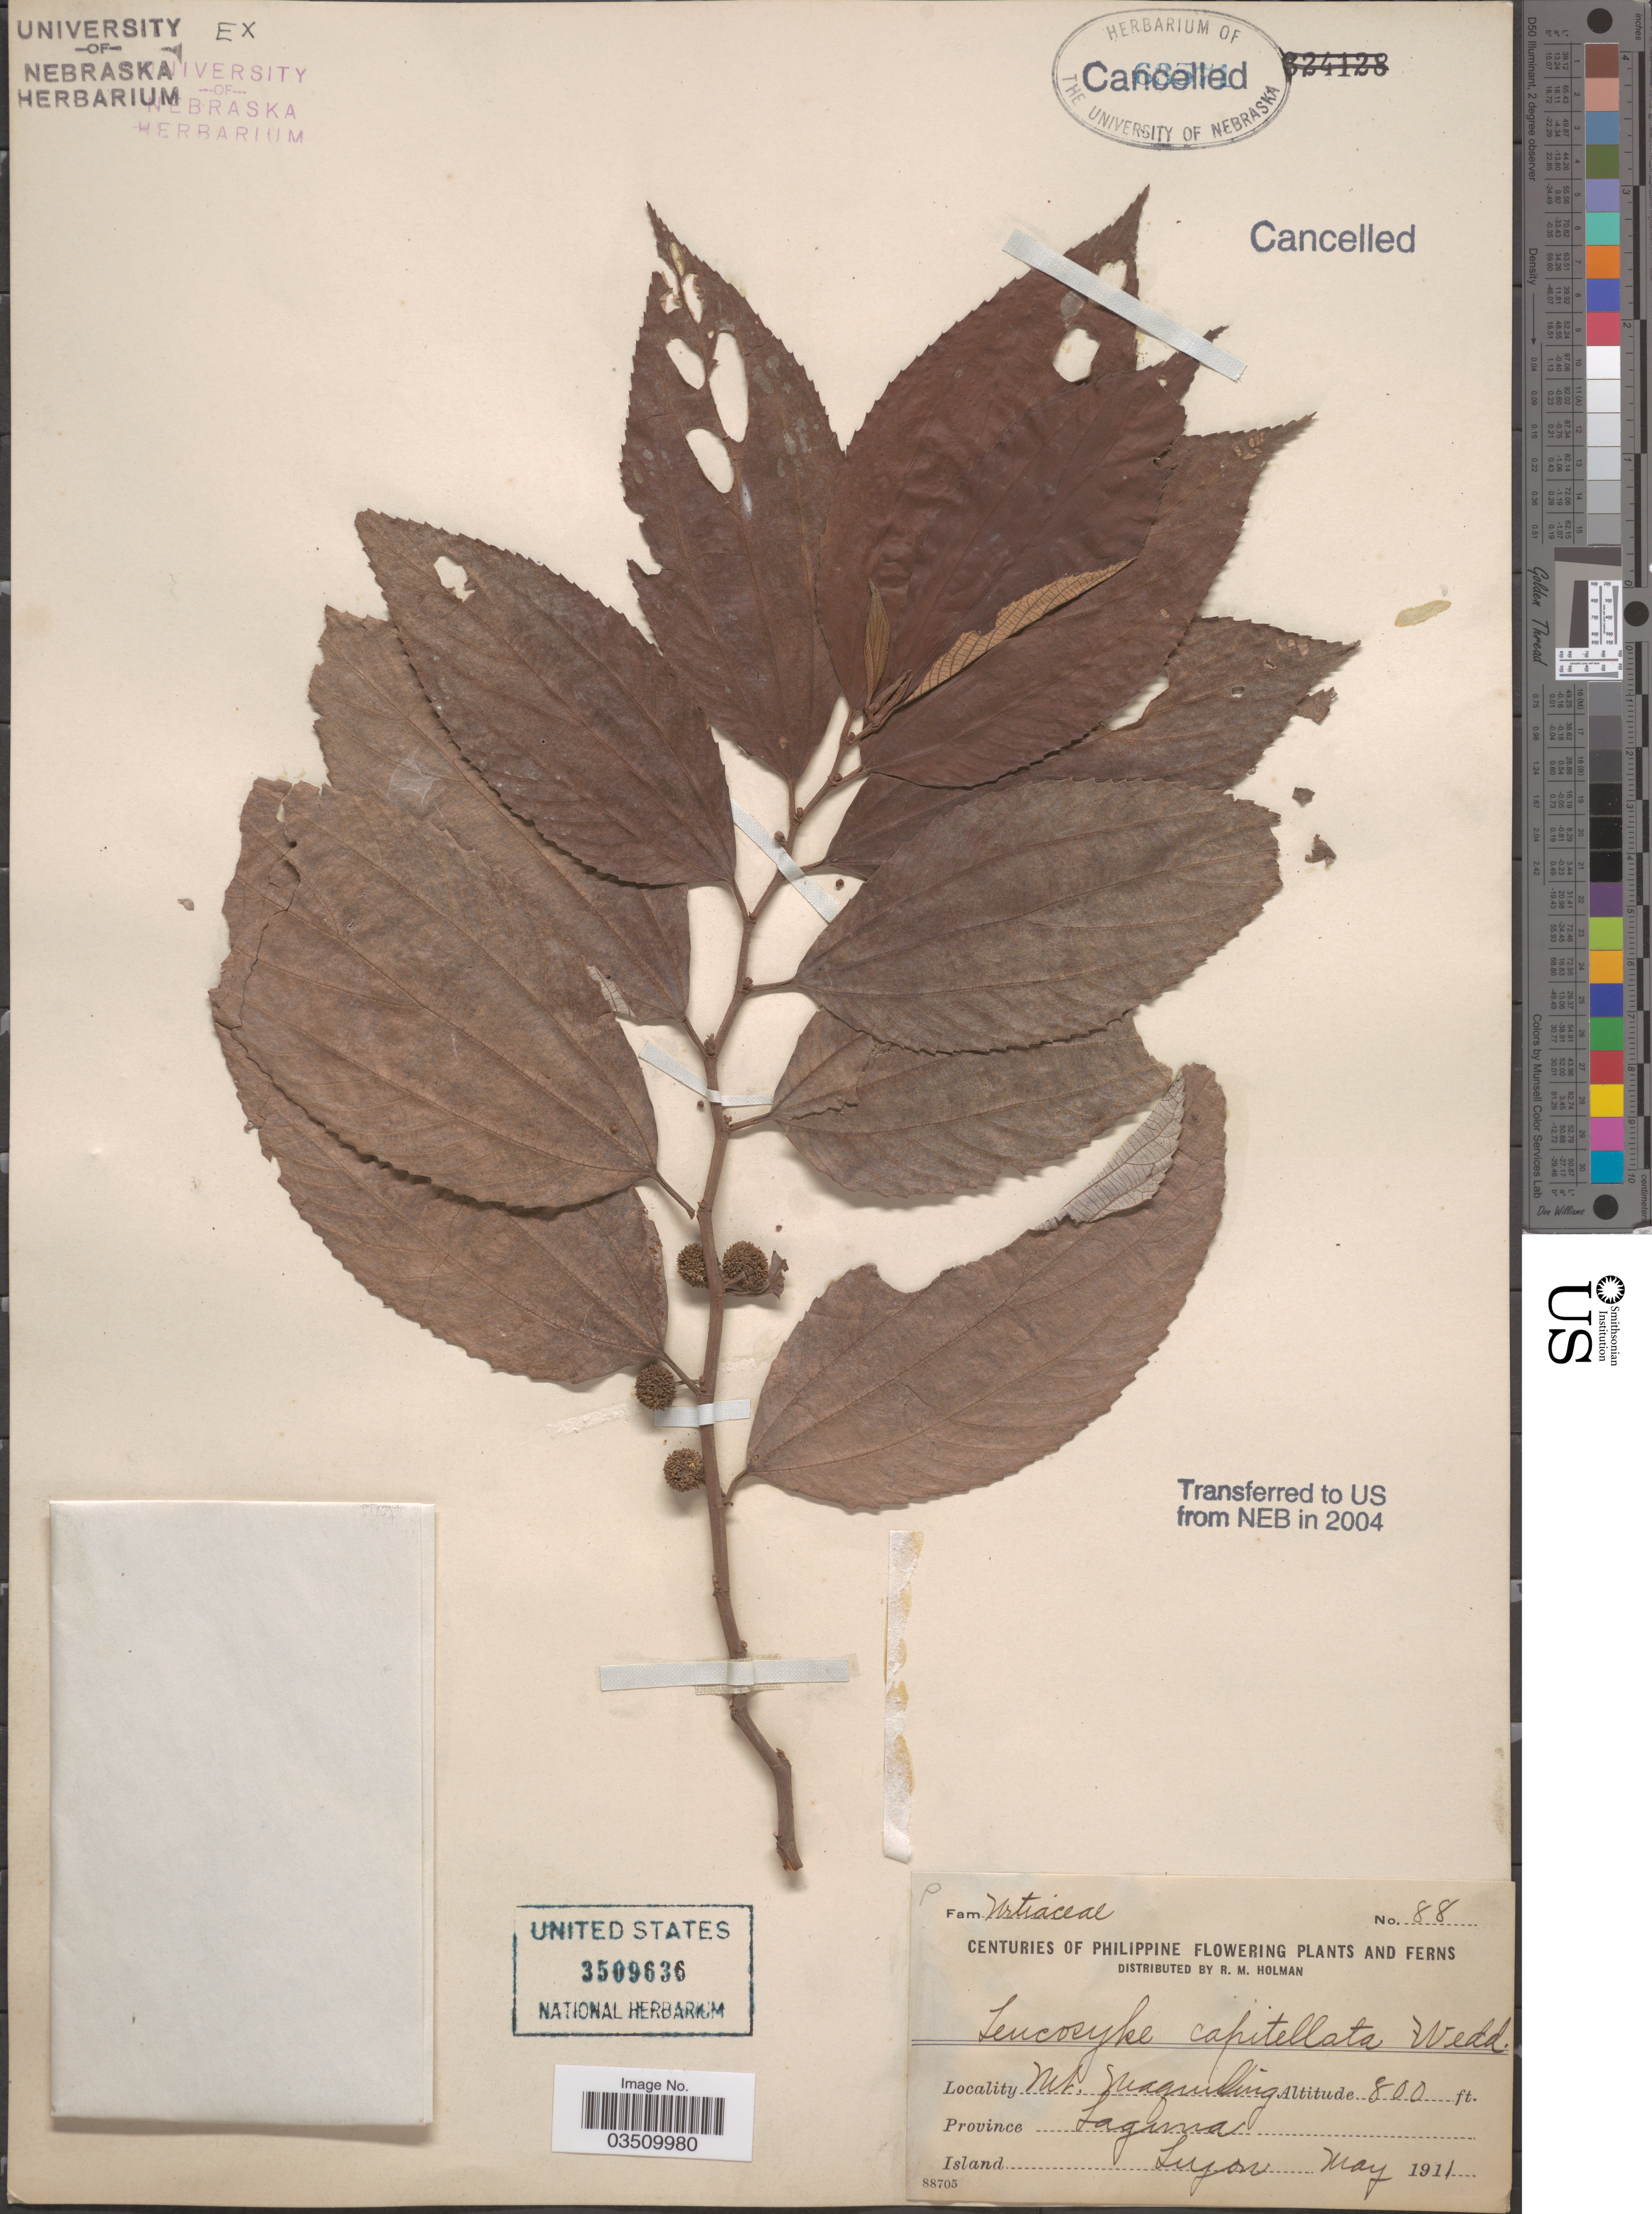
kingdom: Plantae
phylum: Tracheophyta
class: Magnoliopsida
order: Rosales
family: Urticaceae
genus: Leucosyke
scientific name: Leucosyke capitellata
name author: (Poir.) Wedd.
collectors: R. Holman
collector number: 88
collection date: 1911-05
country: Philippines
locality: Mt. Maquiling, Province Laguna, Island Luzon.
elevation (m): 244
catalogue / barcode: US 3509636